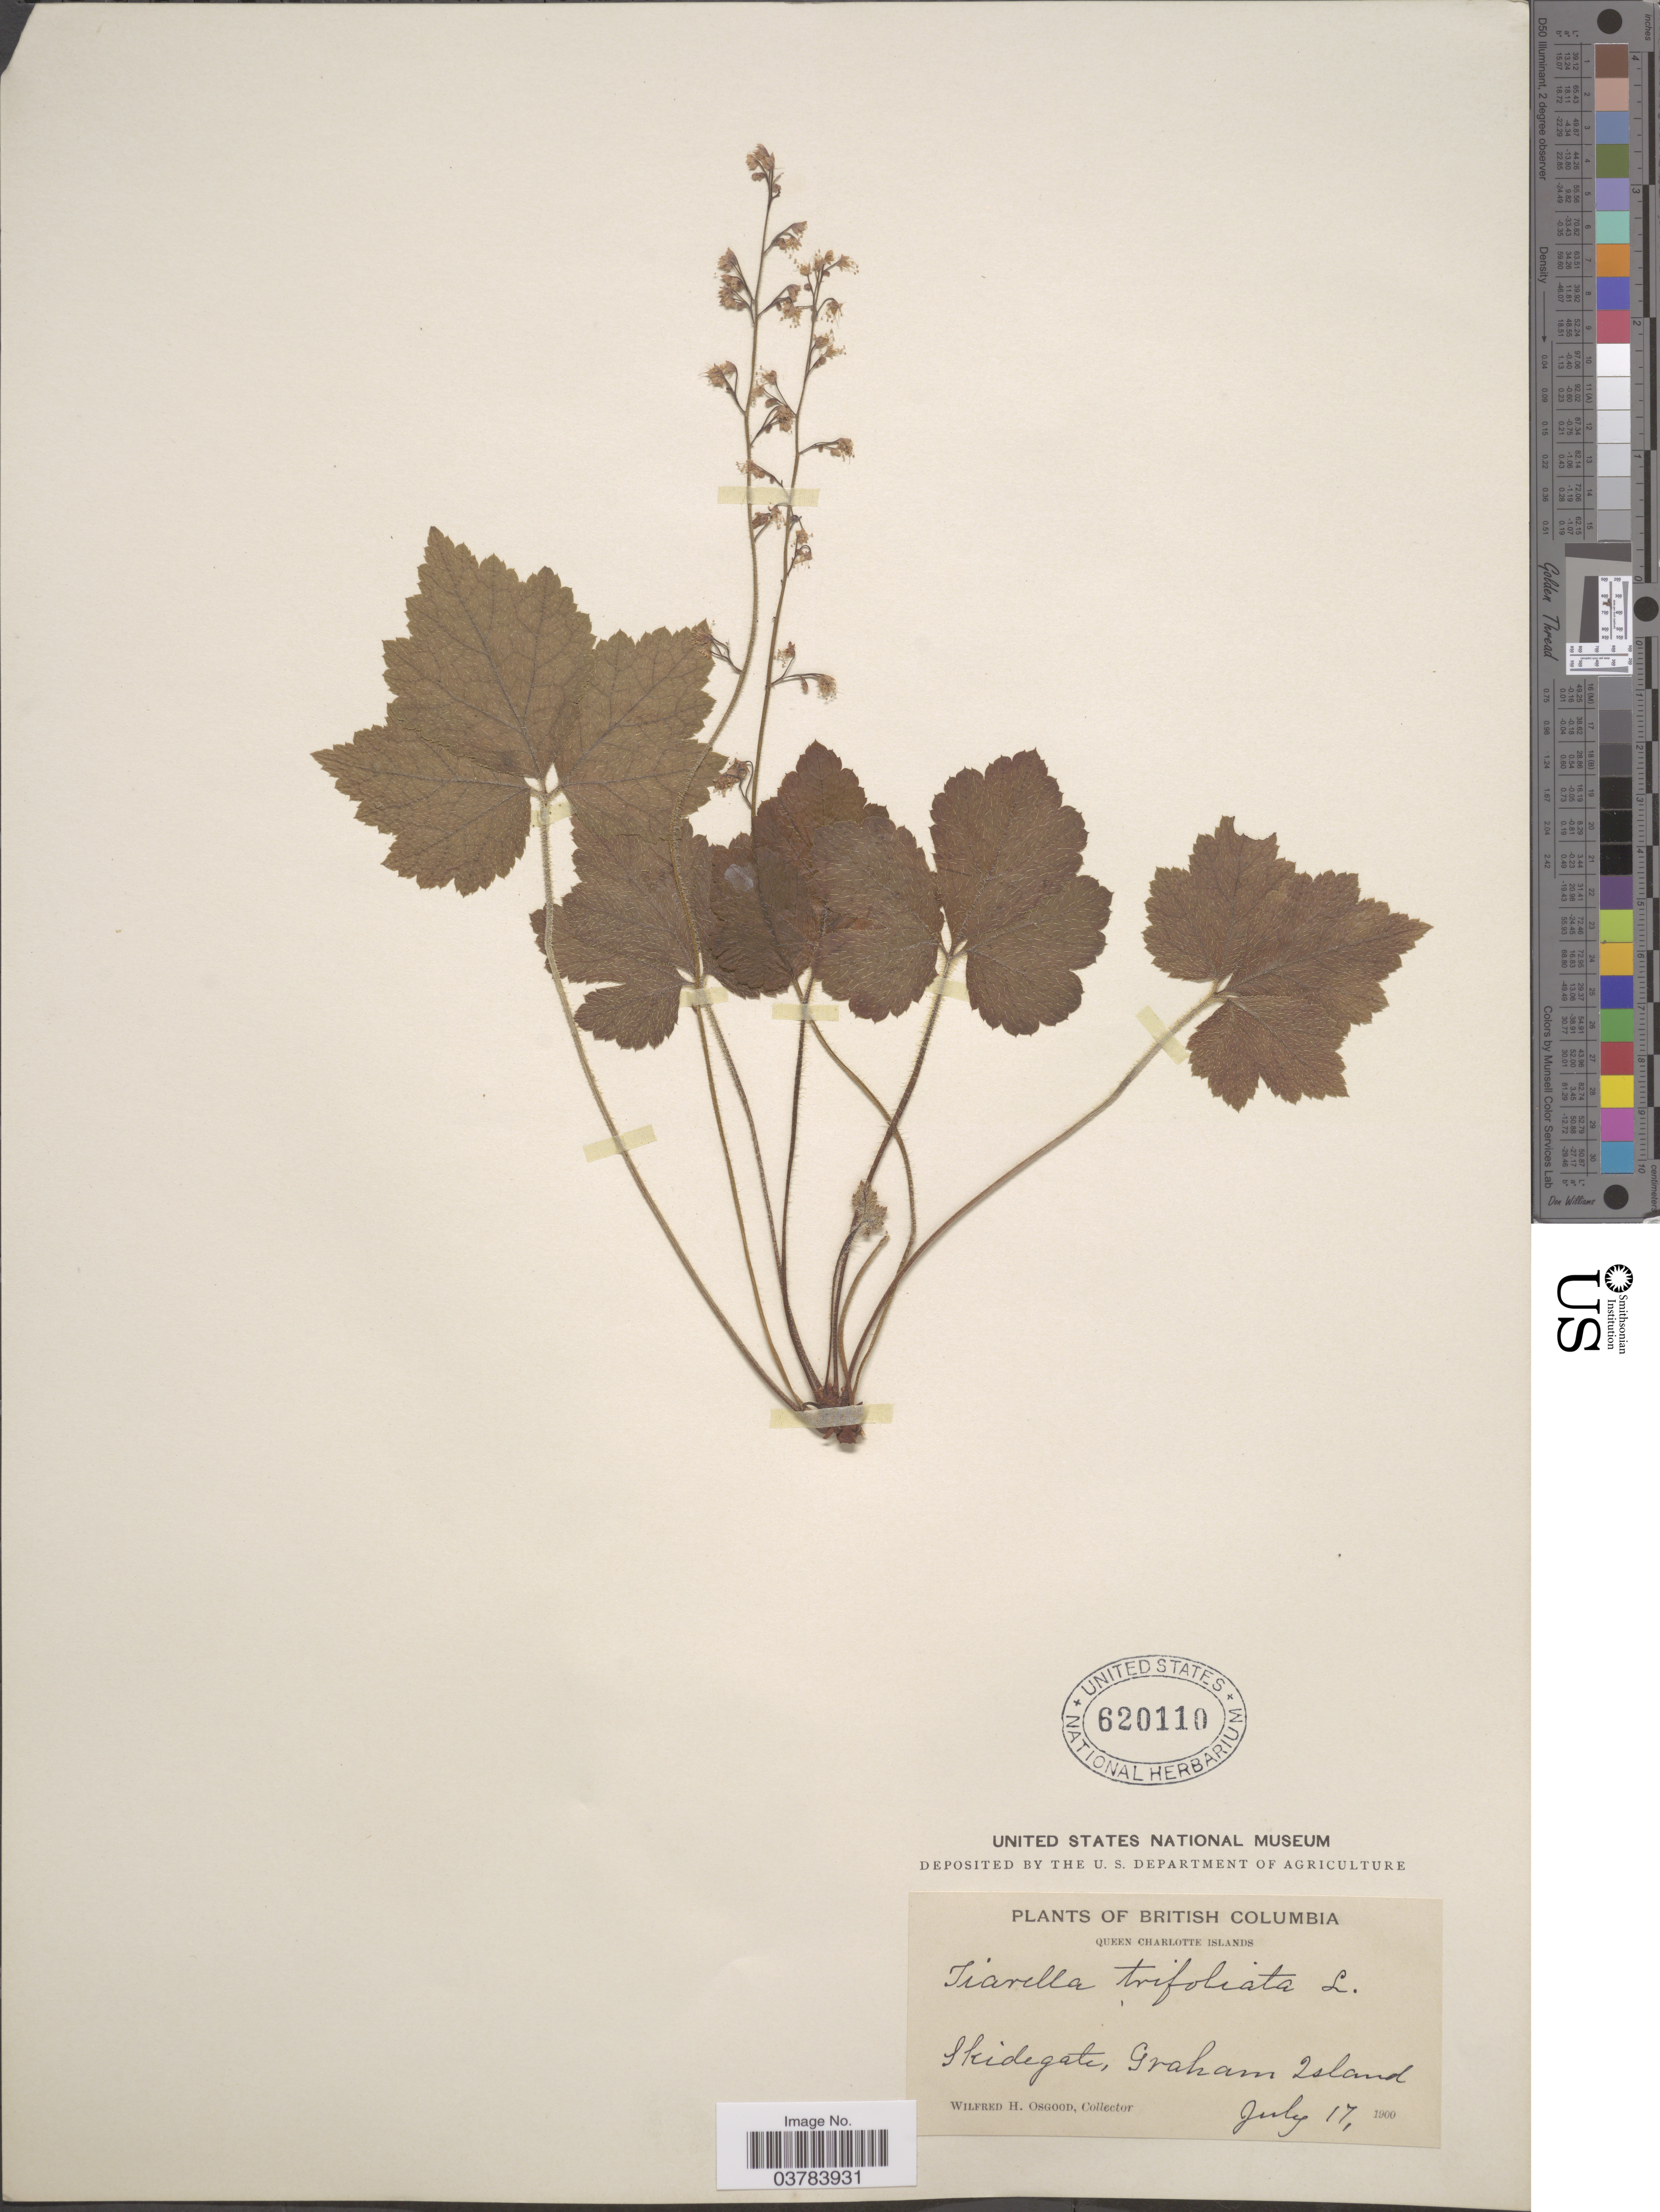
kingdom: Plantae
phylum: Tracheophyta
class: Magnoliopsida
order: Saxifragales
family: Saxifragaceae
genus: Tiarella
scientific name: Tiarella trifoliata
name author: L.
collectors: W. Osgood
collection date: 1900-07-17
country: Canada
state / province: British Columbia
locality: Queen Charlotte Islands. Skidegate, Graham Island.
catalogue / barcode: US 620110